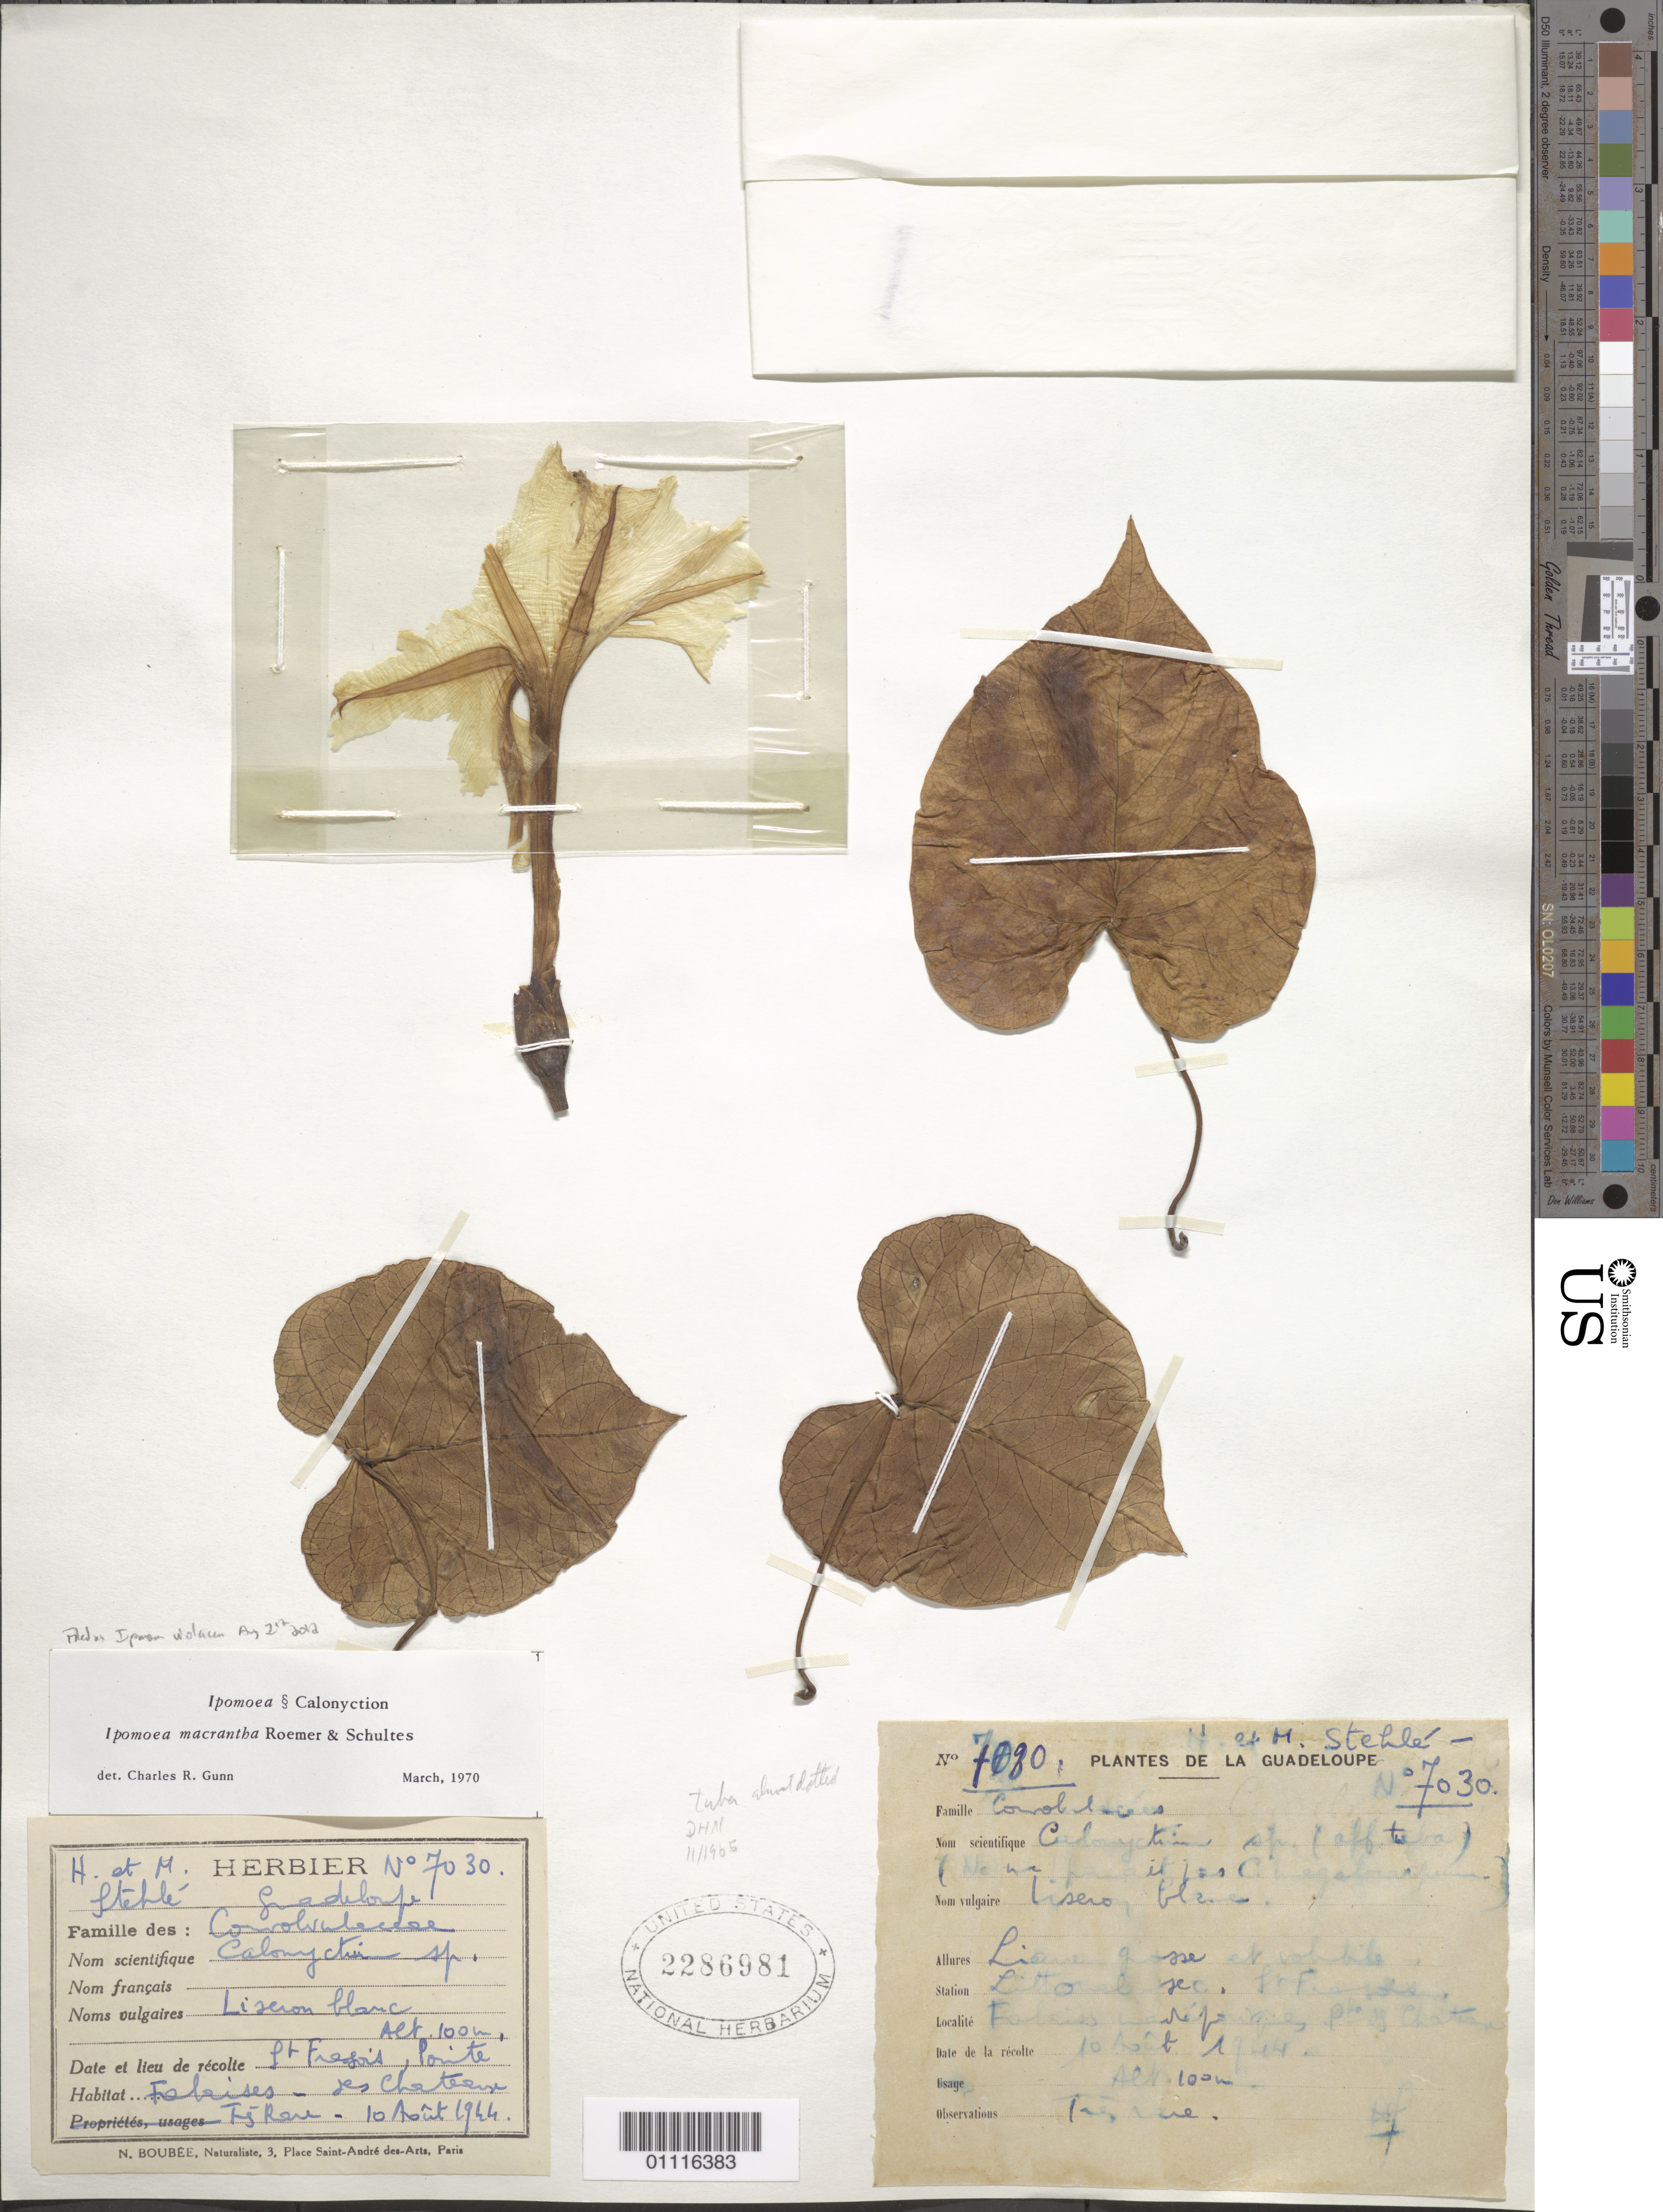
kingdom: Plantae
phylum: Tracheophyta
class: Magnoliopsida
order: Solanales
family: Convolvulaceae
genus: Ipomoea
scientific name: Ipomoea violacea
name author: L.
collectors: H. Stehlé & M. Stehlé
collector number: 7030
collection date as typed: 10 Aug 1944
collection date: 1944-08-10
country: Guadeloupe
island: Grande Terre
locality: St. Fransois, Pointe des Chateaux. Falaises.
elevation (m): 100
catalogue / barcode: US 2286981